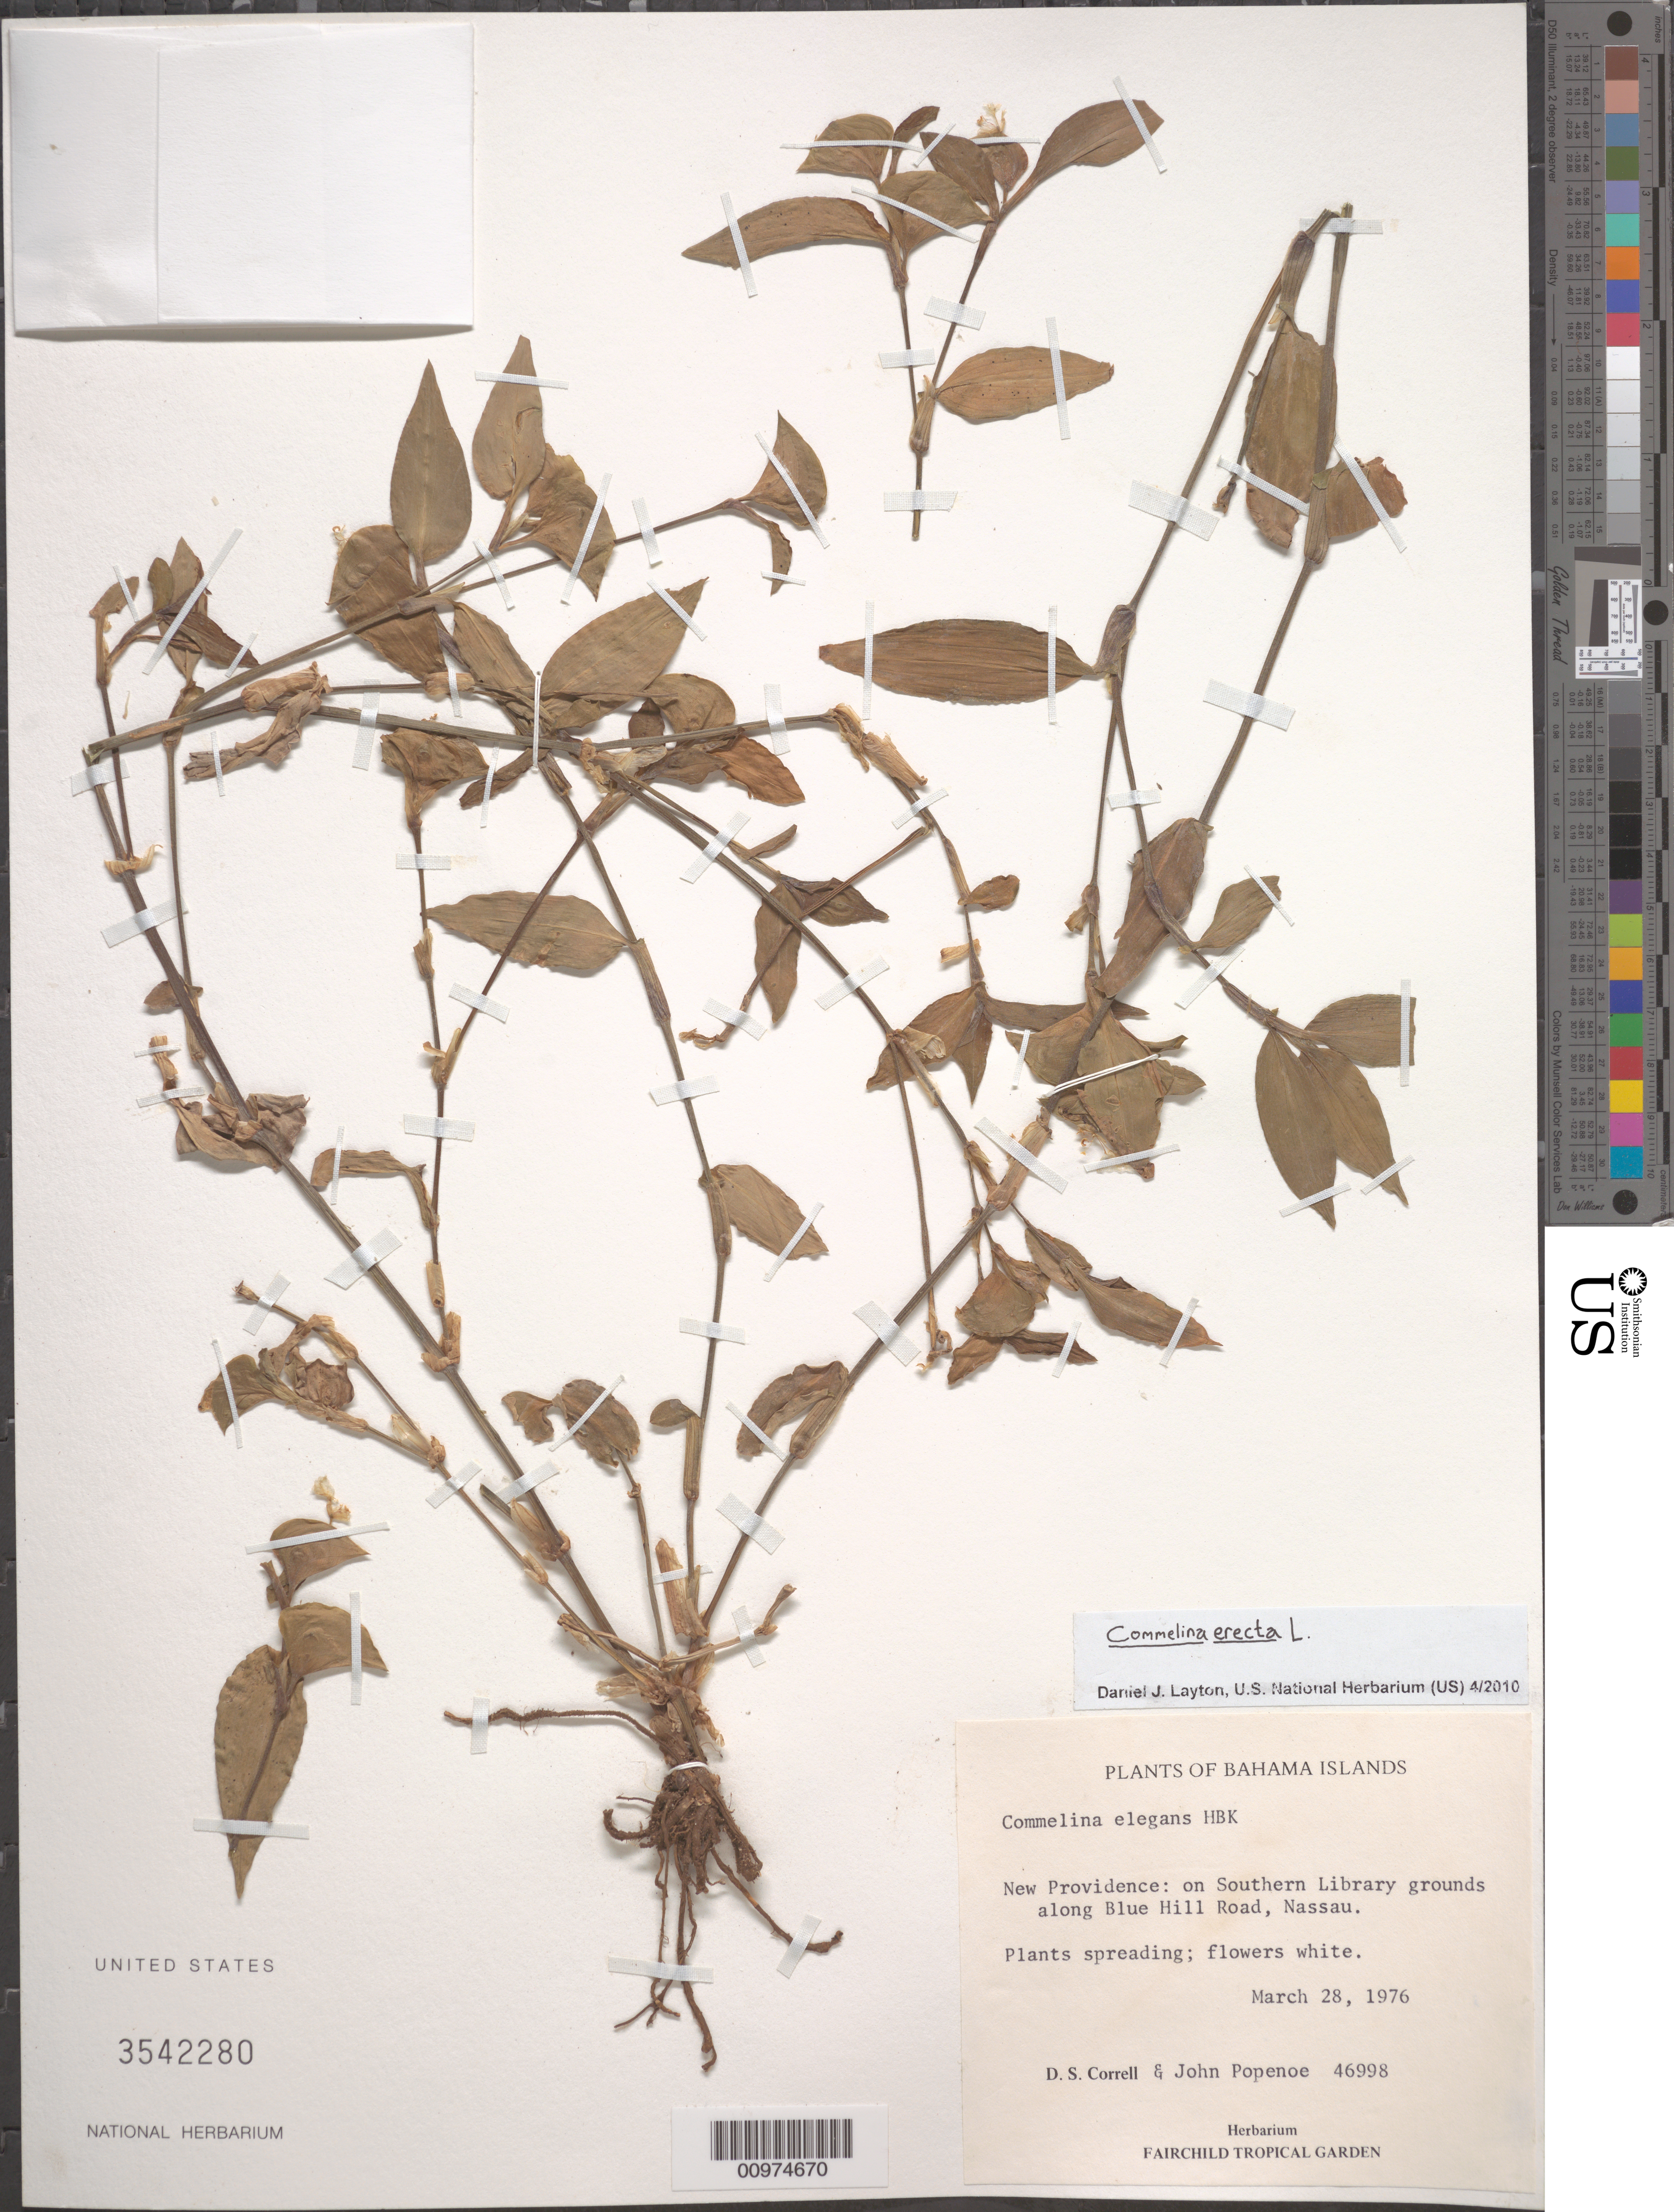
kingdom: Plantae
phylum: Tracheophyta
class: Liliopsida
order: Commelinales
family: Commelinaceae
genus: Commelina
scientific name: Commelina erecta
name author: L.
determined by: Layton, Daniel J.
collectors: D. S. Correll & J. Popenoe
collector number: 46998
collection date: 1976-03-28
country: Bahamas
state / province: New Providence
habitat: on Southern Library grounds along Blue Hill Road, Nassau.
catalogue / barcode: US 3542280